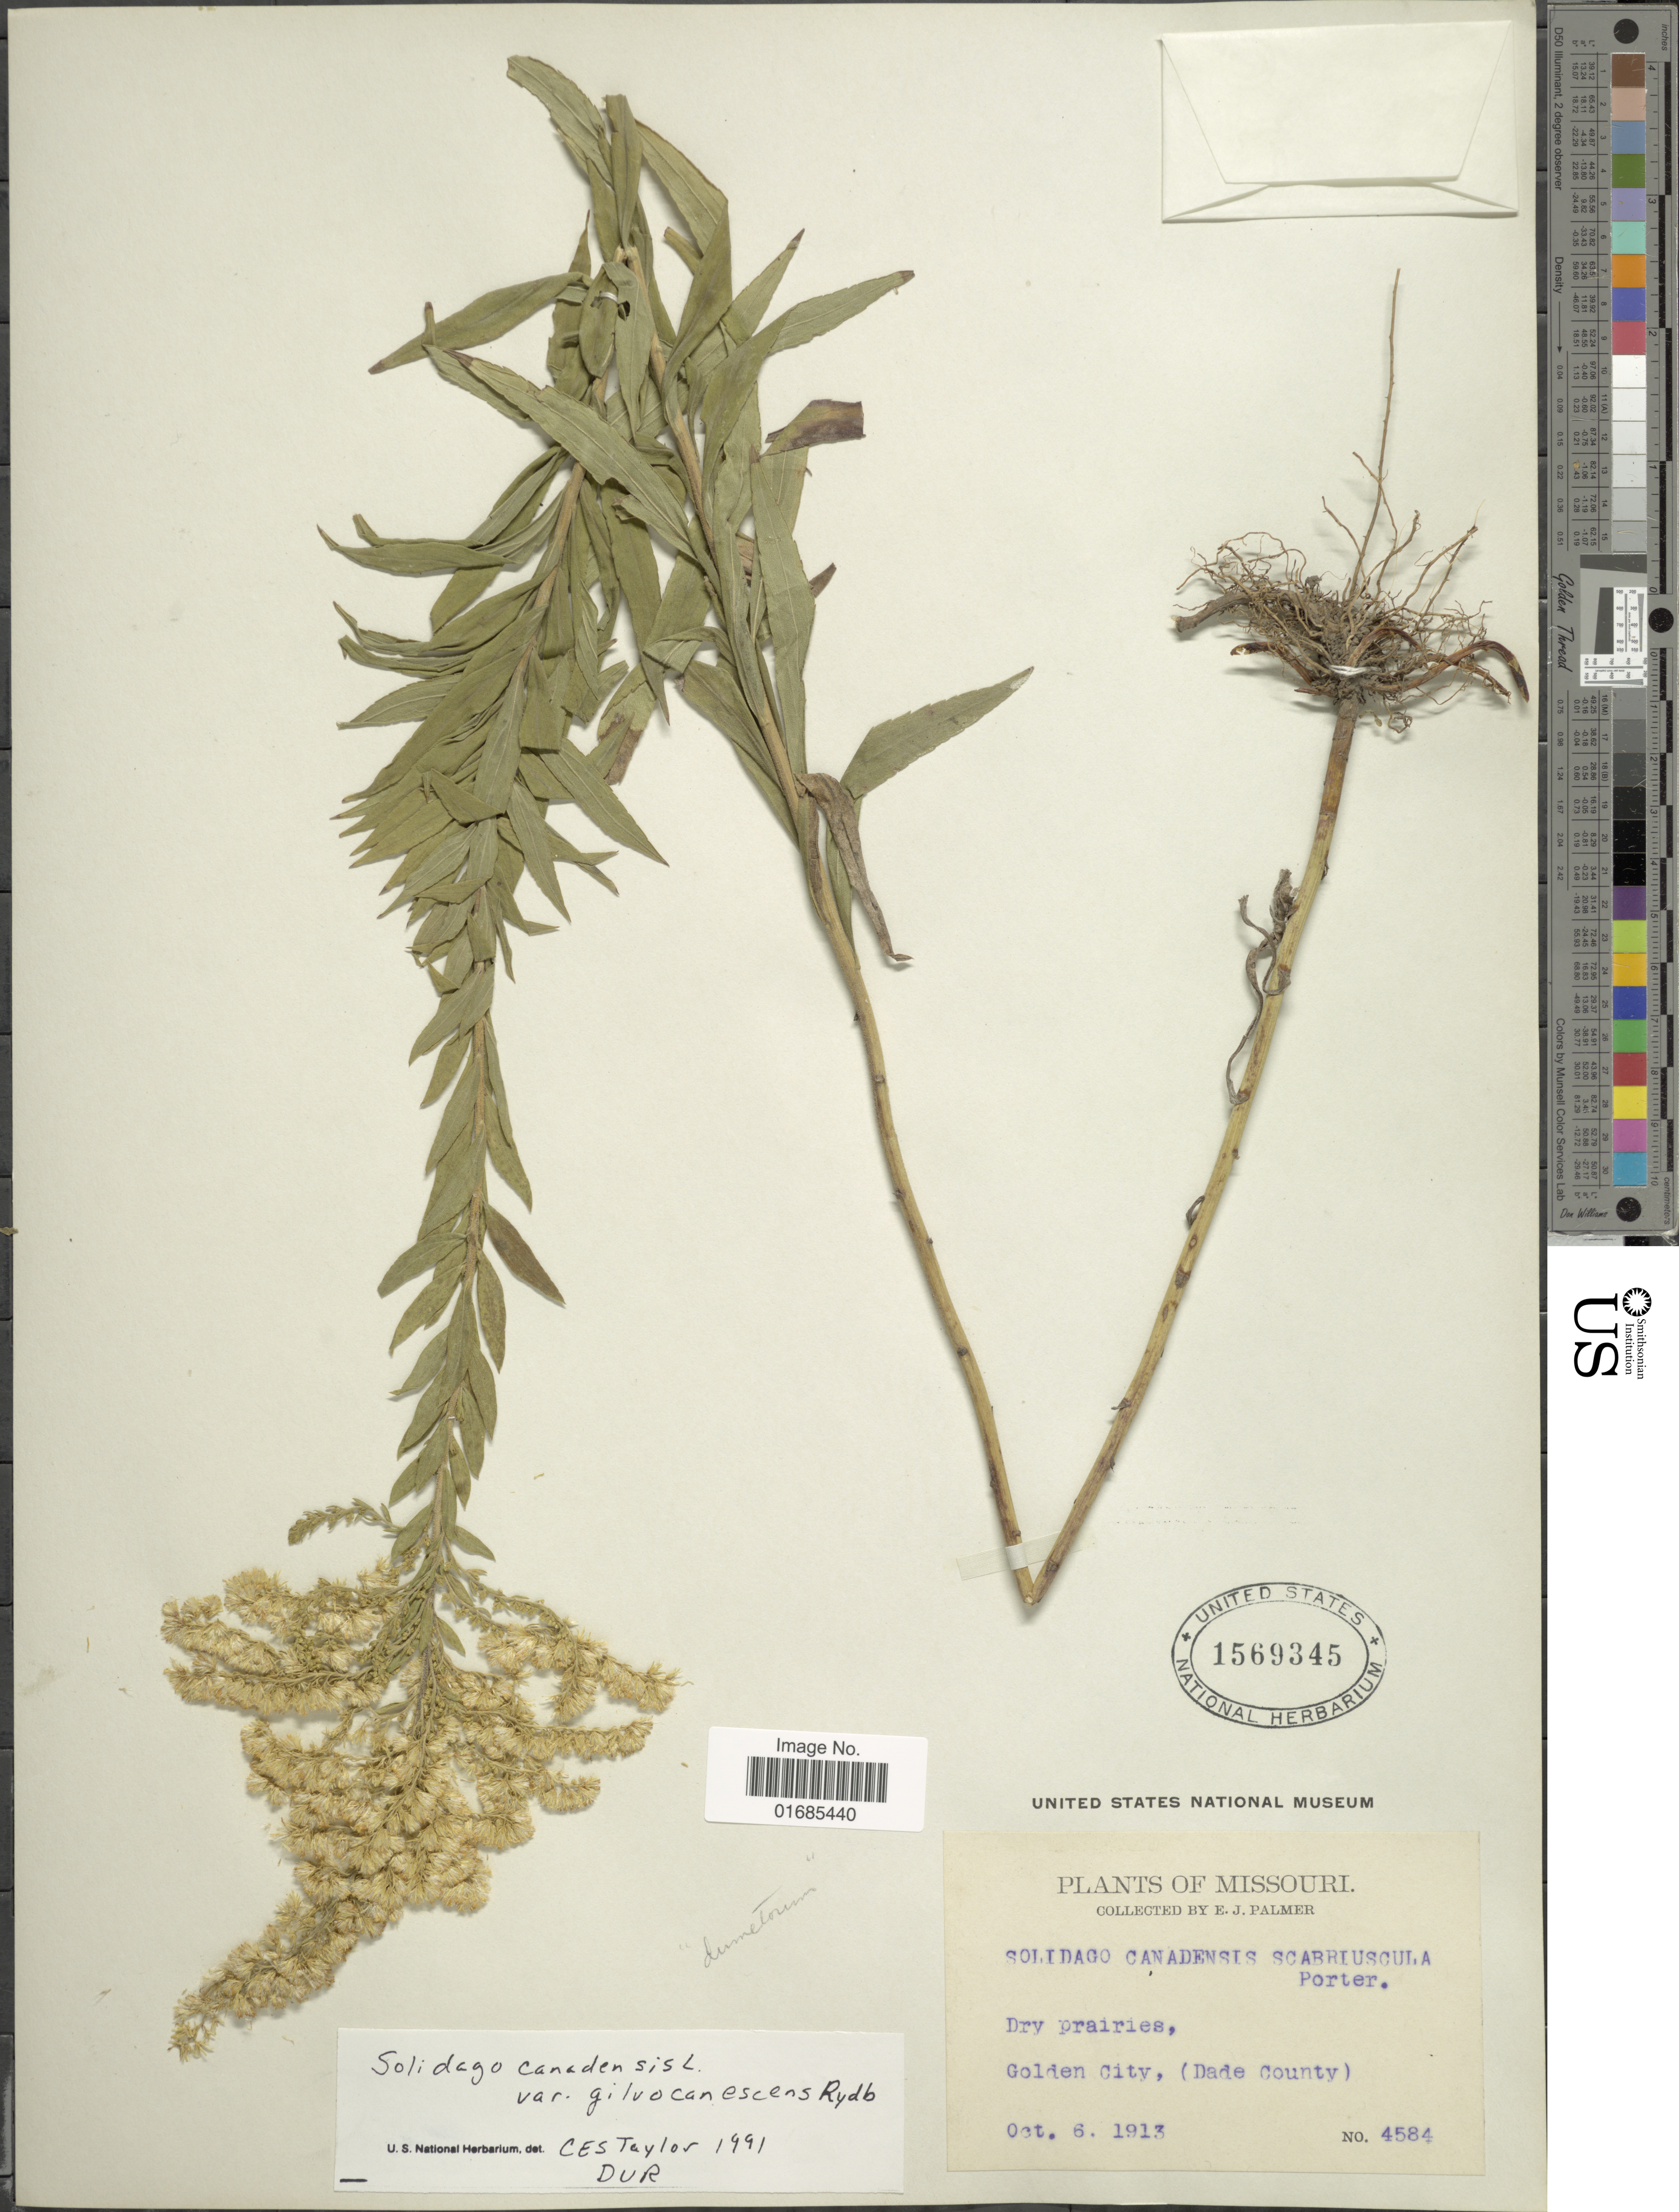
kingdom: Plantae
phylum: Tracheophyta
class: Magnoliopsida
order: Asterales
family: Asteraceae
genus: Solidago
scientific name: Solidago canadensis var. gilvocanescens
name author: Rydb.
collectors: E. J. Palmer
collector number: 4584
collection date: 1913-10-06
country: United States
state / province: Missouri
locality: Dry prairies, Golden City, (Dade County)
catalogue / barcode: US 1569345